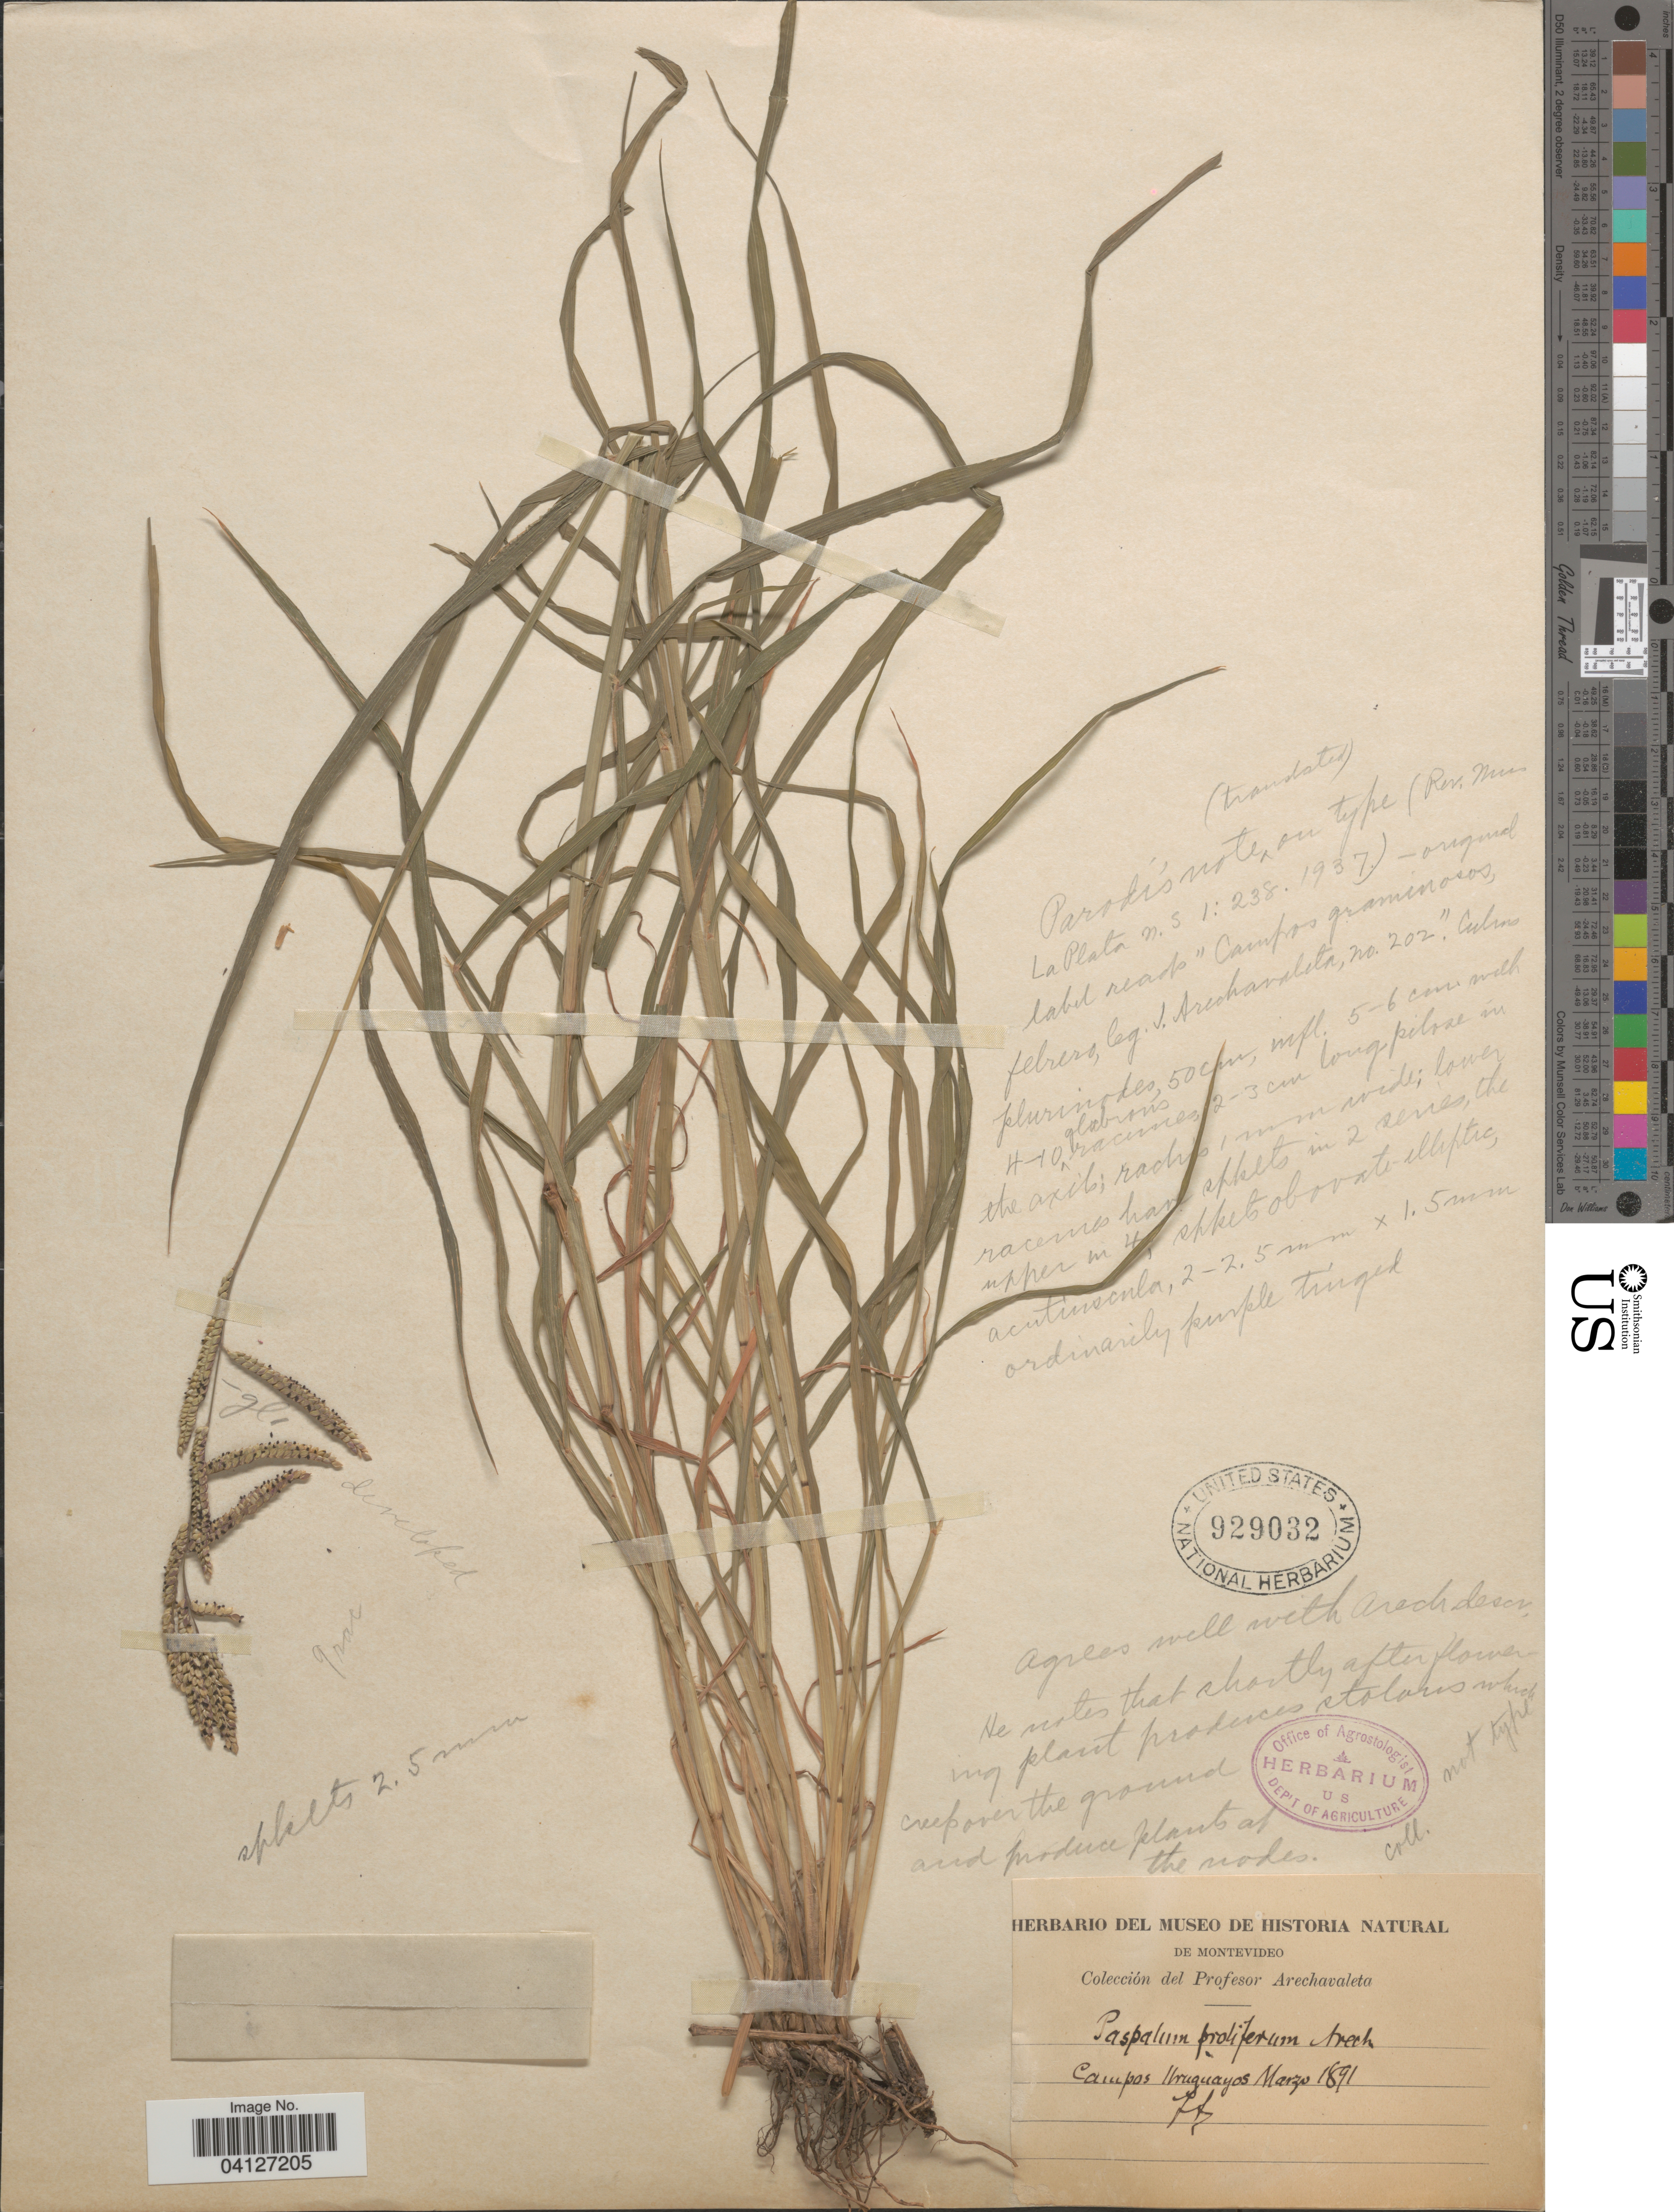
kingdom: Plantae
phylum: Tracheophyta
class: Liliopsida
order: Poales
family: Poaceae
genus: Paspalum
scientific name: Paspalum proliferum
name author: Arechav.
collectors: J. Arechavaleta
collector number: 202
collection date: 1891-03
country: Uruguay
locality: Campos Uruguayos.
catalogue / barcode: US 929032